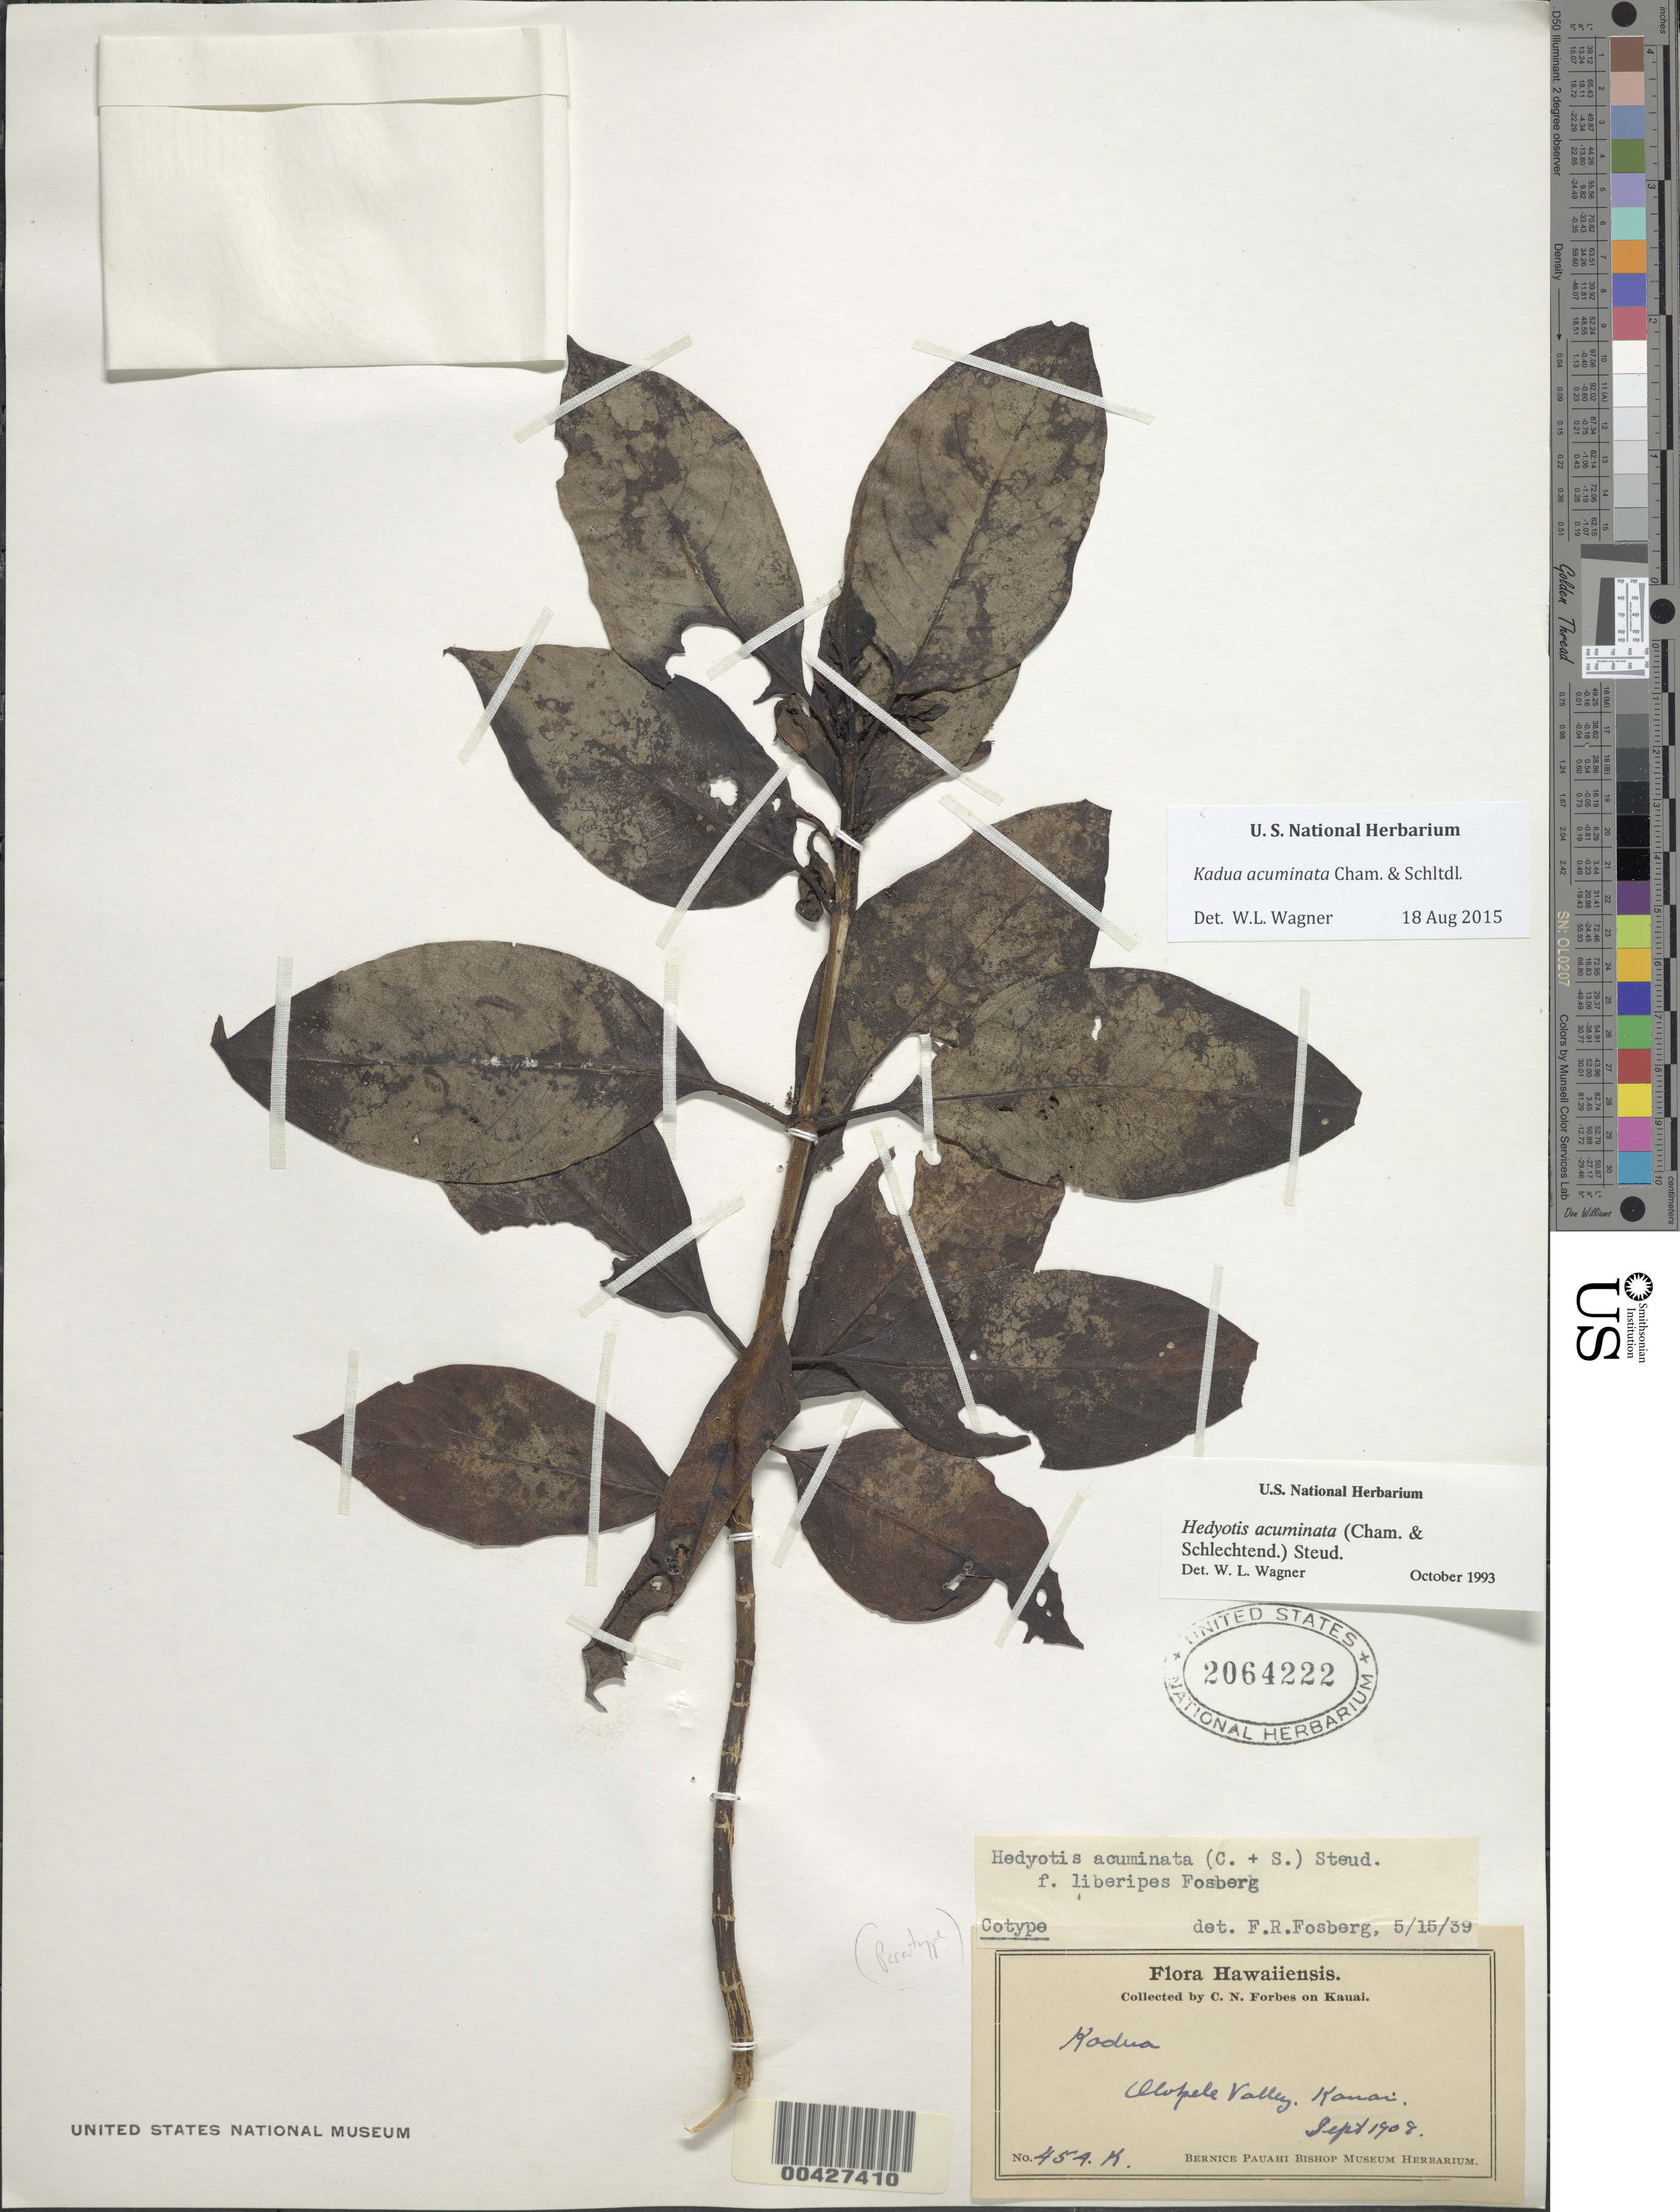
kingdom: Plantae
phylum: Tracheophyta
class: Magnoliopsida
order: Gentianales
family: Rubiaceae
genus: Kadua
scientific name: Kadua acuminata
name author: Cham. & Schltdl.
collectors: C. N. Forbes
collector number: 454.K.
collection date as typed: Sep 1908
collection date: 1908-09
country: United States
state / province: Hawaii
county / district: Kauai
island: Kaua'i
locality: Koolua, Olokele Valley.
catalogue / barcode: US 2064222